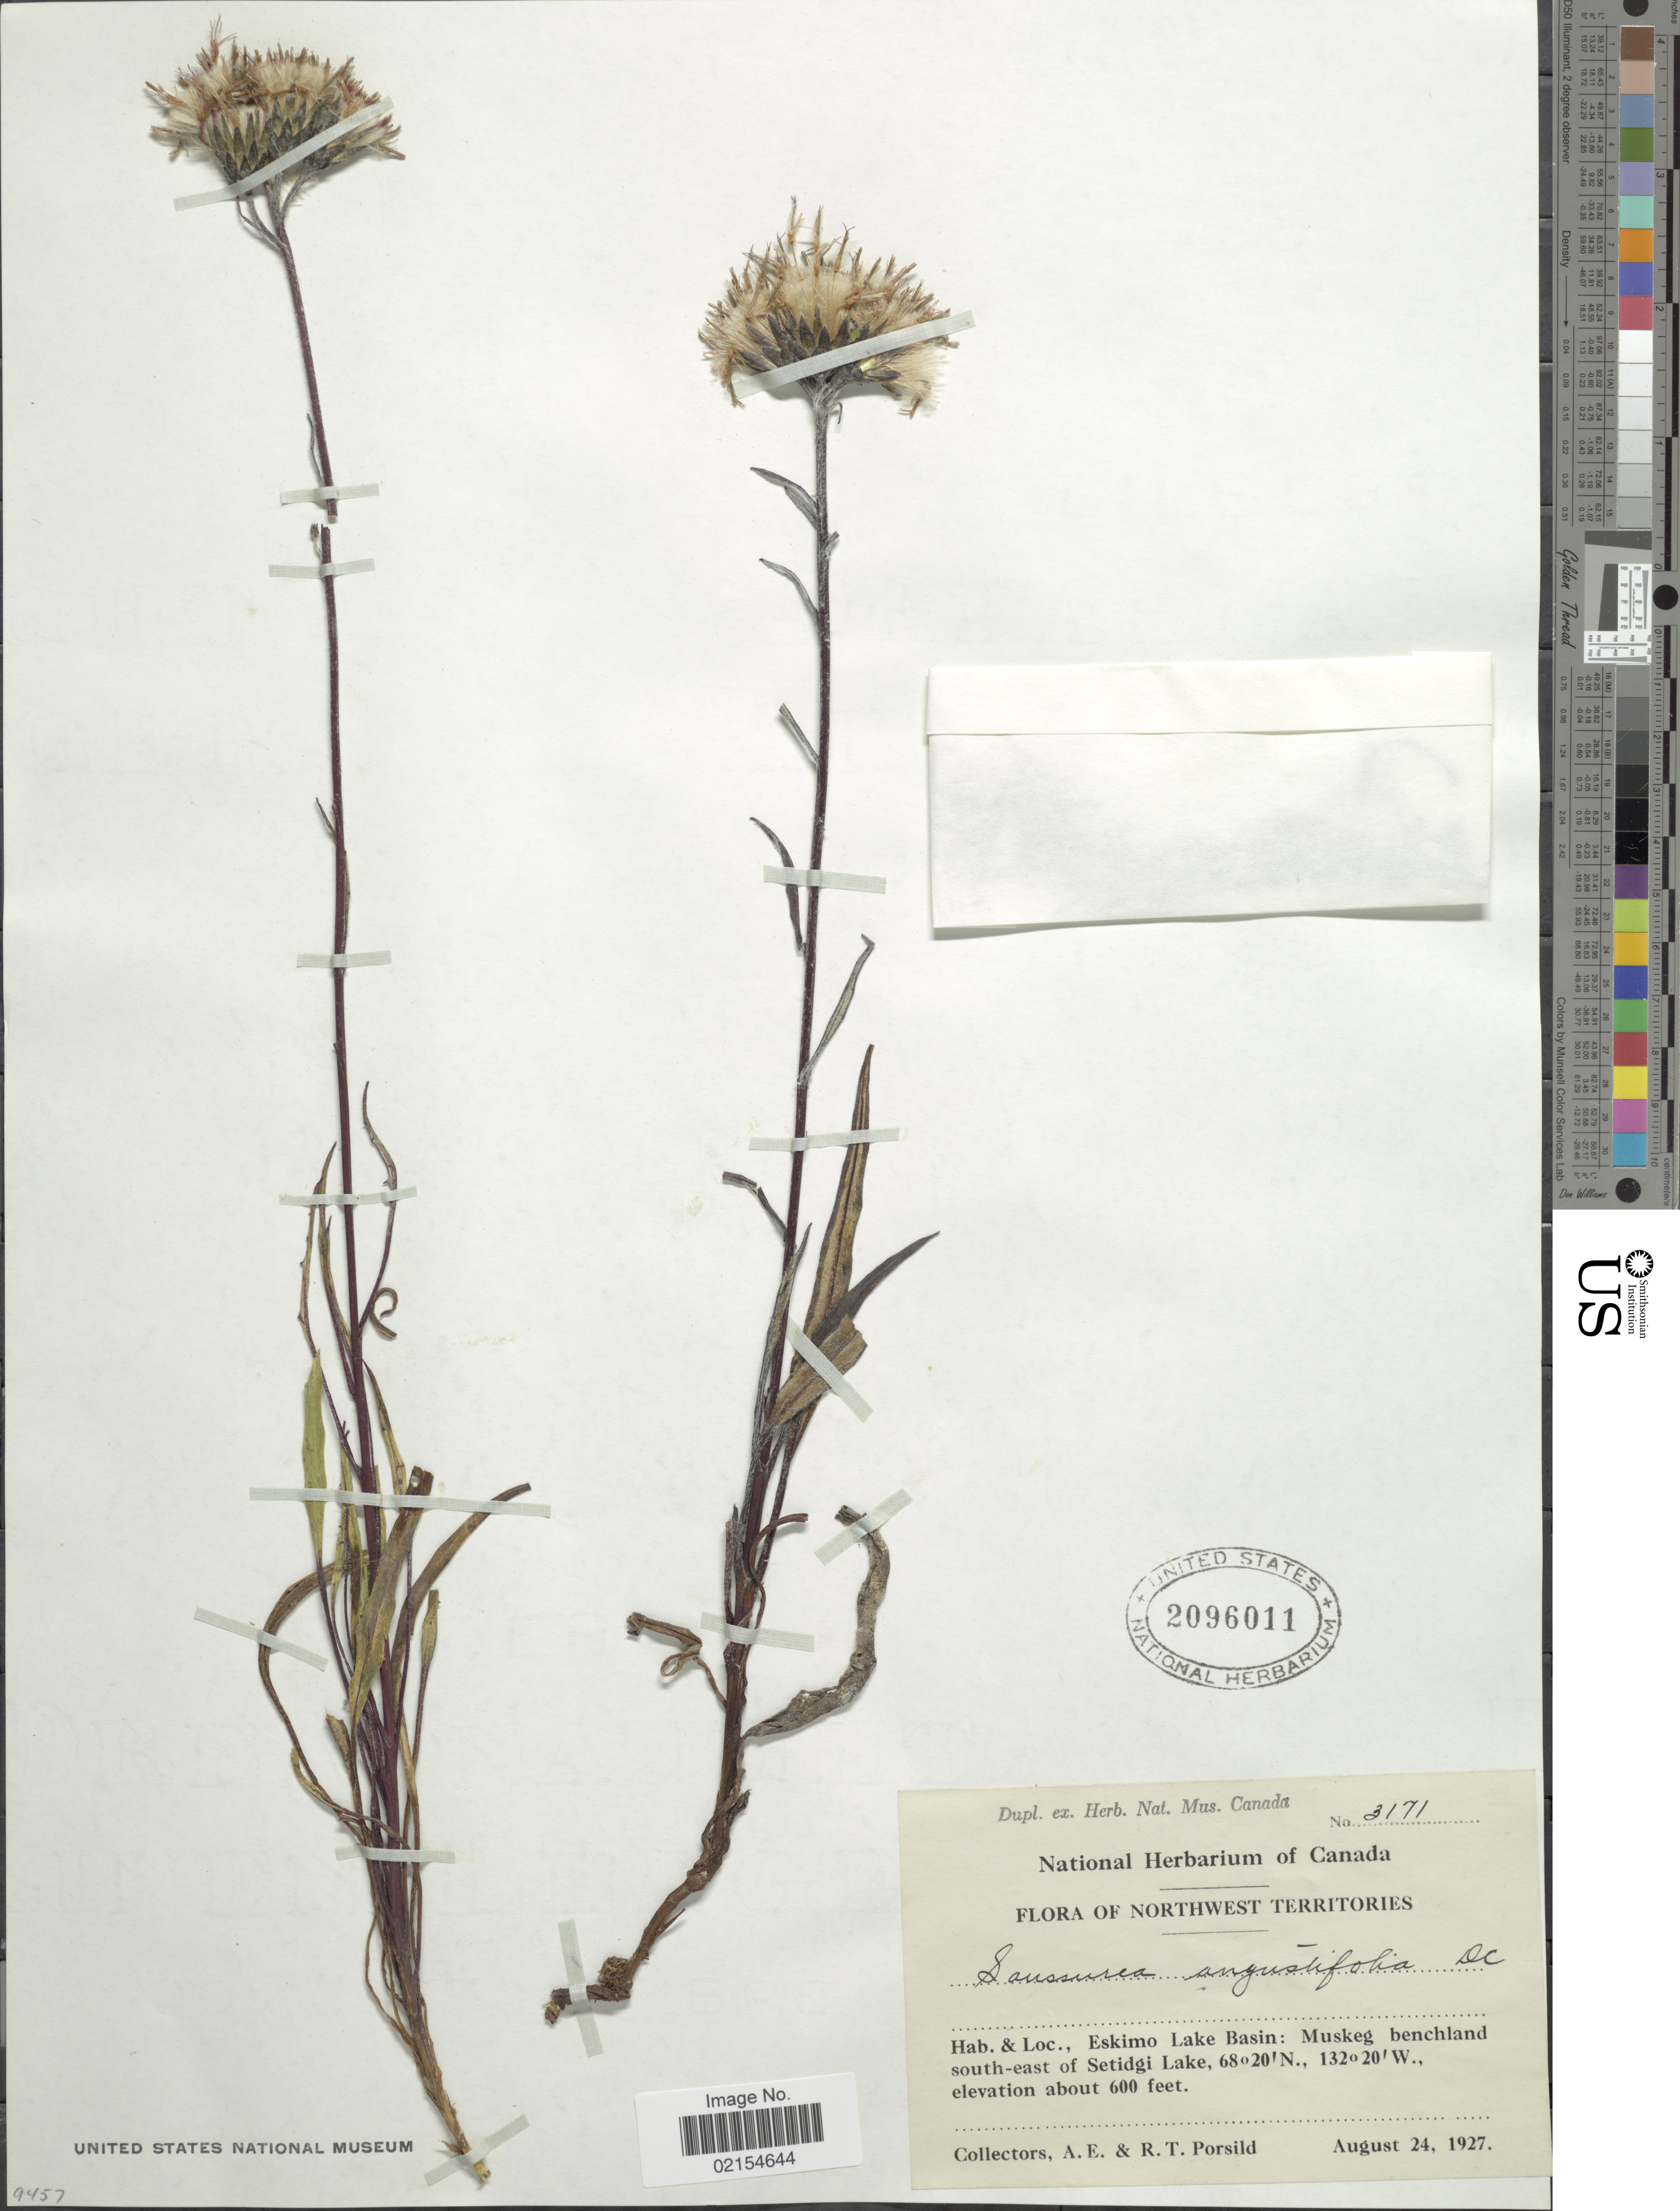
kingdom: Plantae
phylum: Tracheophyta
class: Magnoliopsida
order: Asterales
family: Asteraceae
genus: Saussurea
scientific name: Saussurea angustifolia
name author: (L.) DC.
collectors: A. E. Porsild & R. T. Porsild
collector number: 3171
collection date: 1927-08-24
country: Canada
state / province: Northwest Territories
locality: Northwest Territories, Eskimo Lake Basin: Muskeg benchland south-east of Setidgi Lake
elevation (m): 183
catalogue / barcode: US 2096011